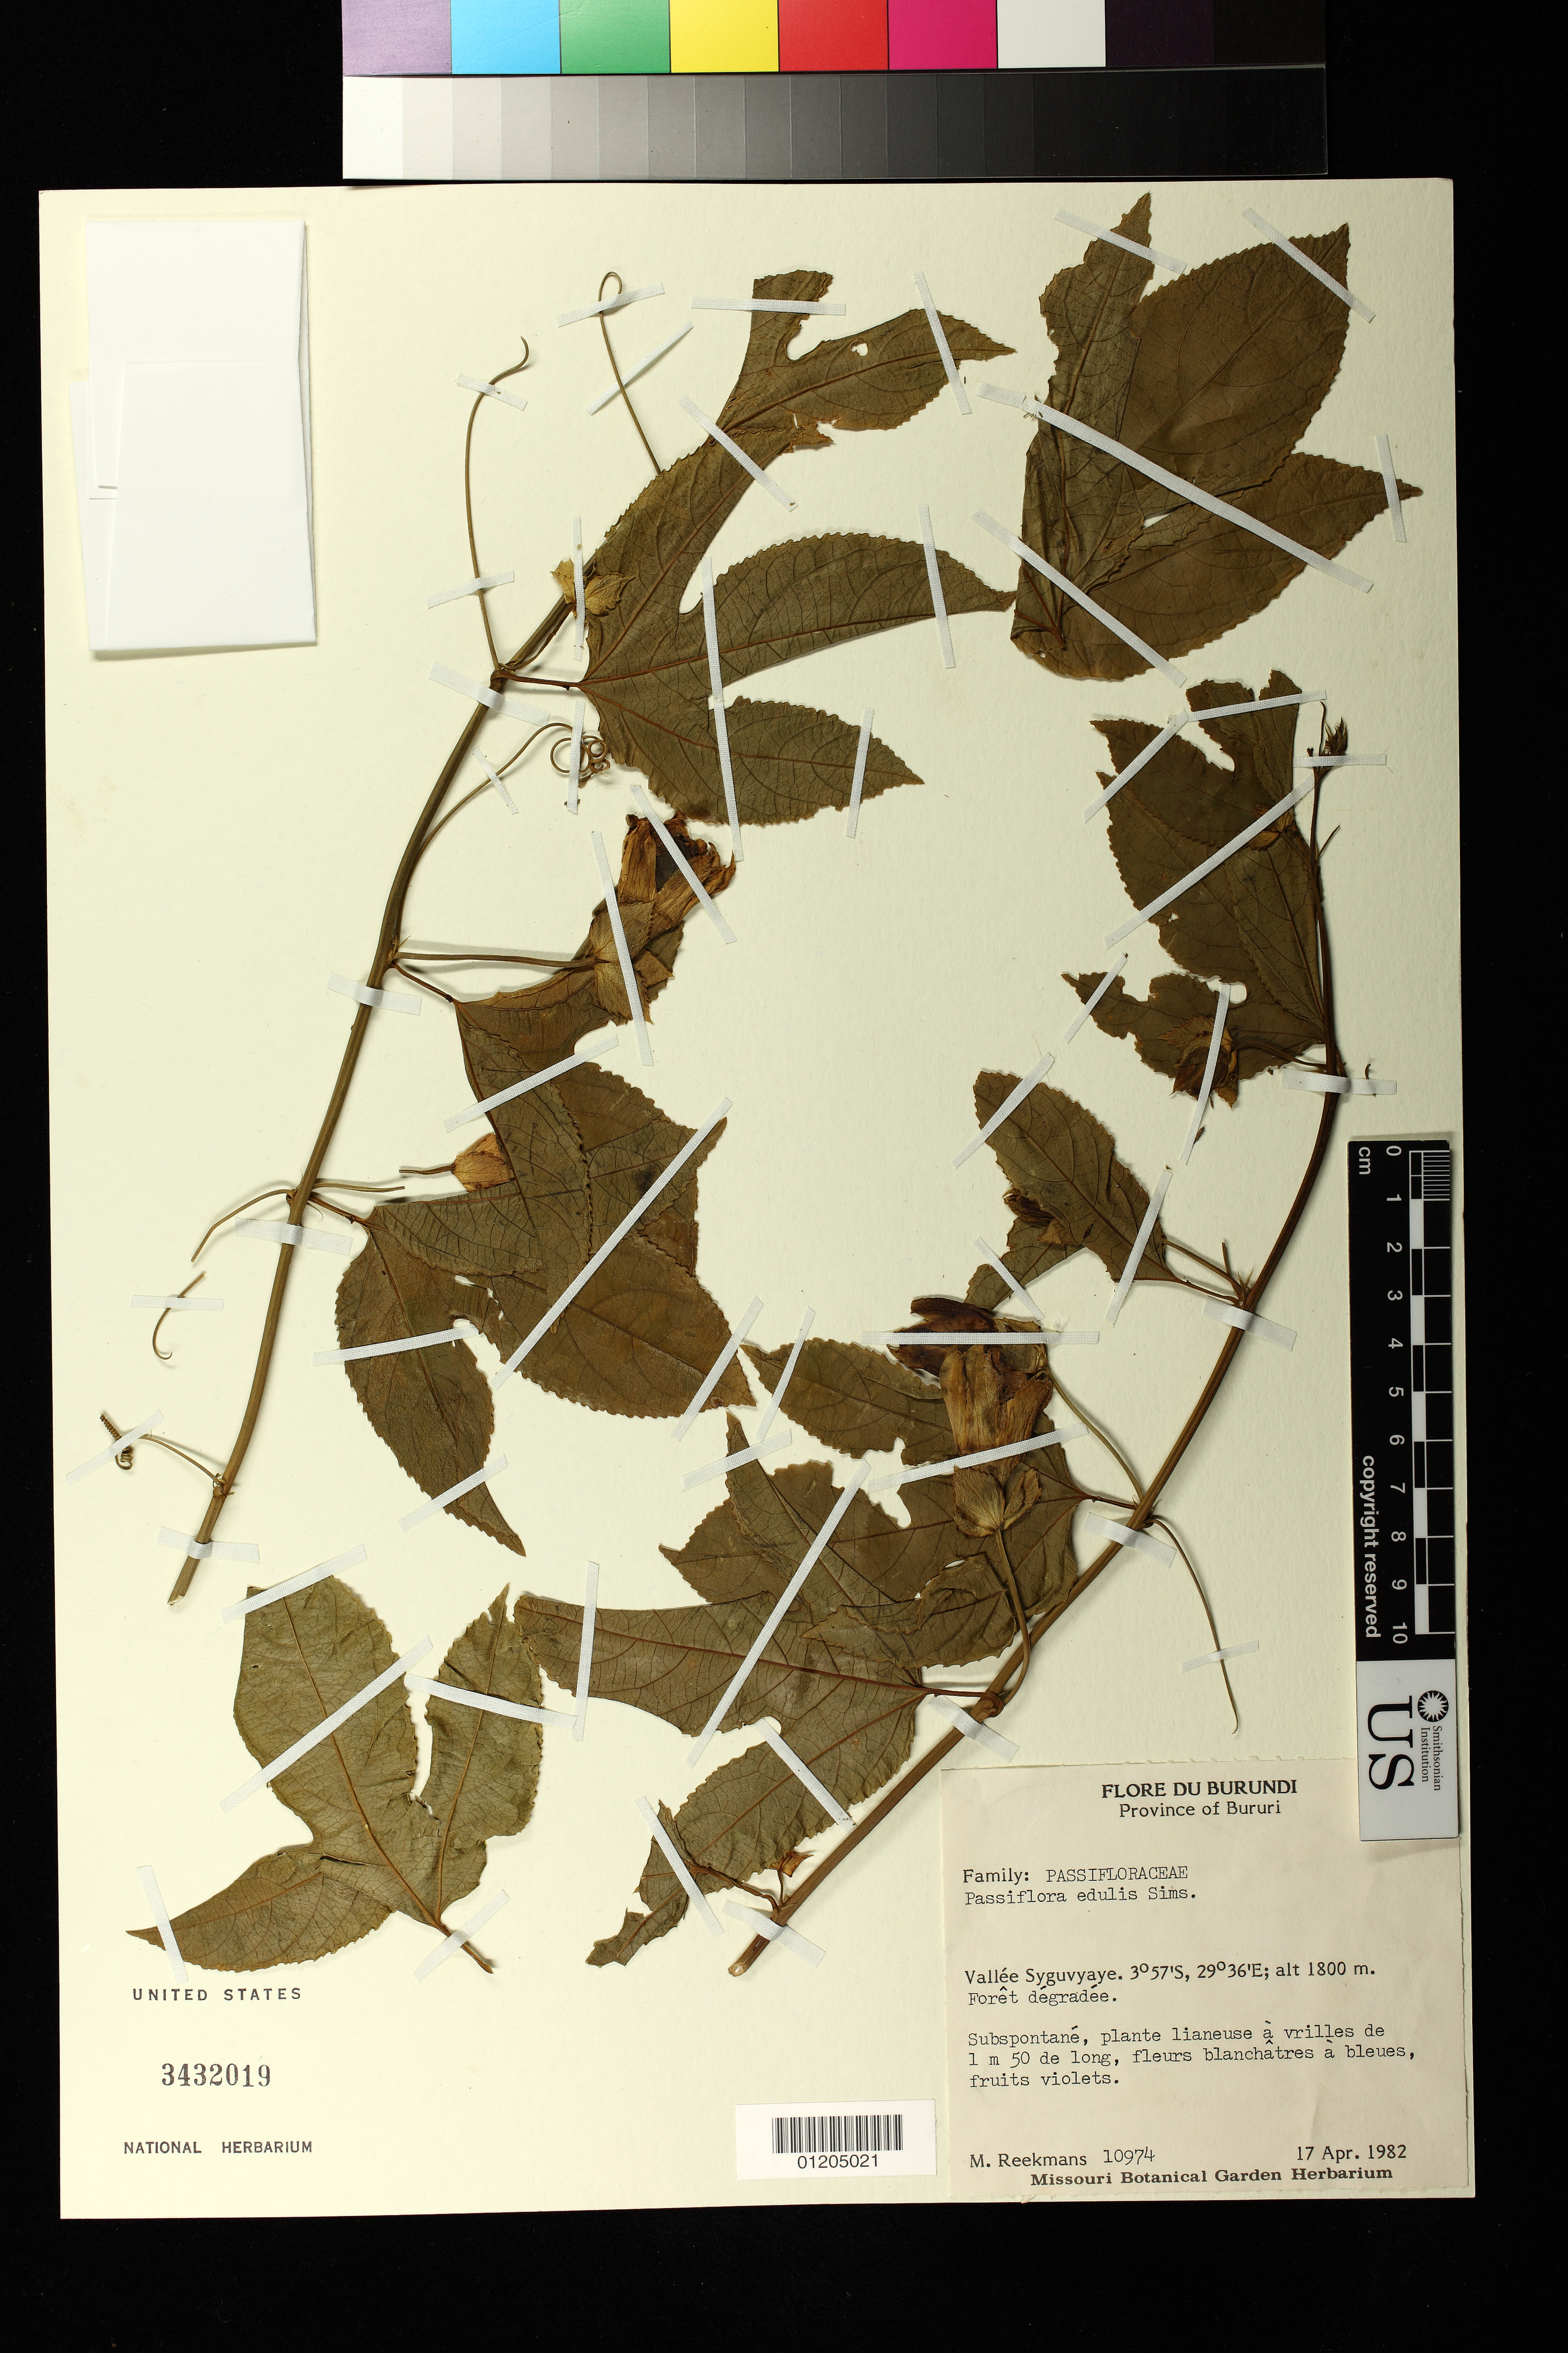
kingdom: Plantae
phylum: Tracheophyta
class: Magnoliopsida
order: Malpighiales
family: Passifloraceae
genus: Passiflora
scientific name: Passiflora edulis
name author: Sims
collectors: M. Reekmans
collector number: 10974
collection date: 1982-04-17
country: Burundi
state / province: Bururi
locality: Vallee Syguvyaye.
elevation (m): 1800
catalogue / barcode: US 3432019